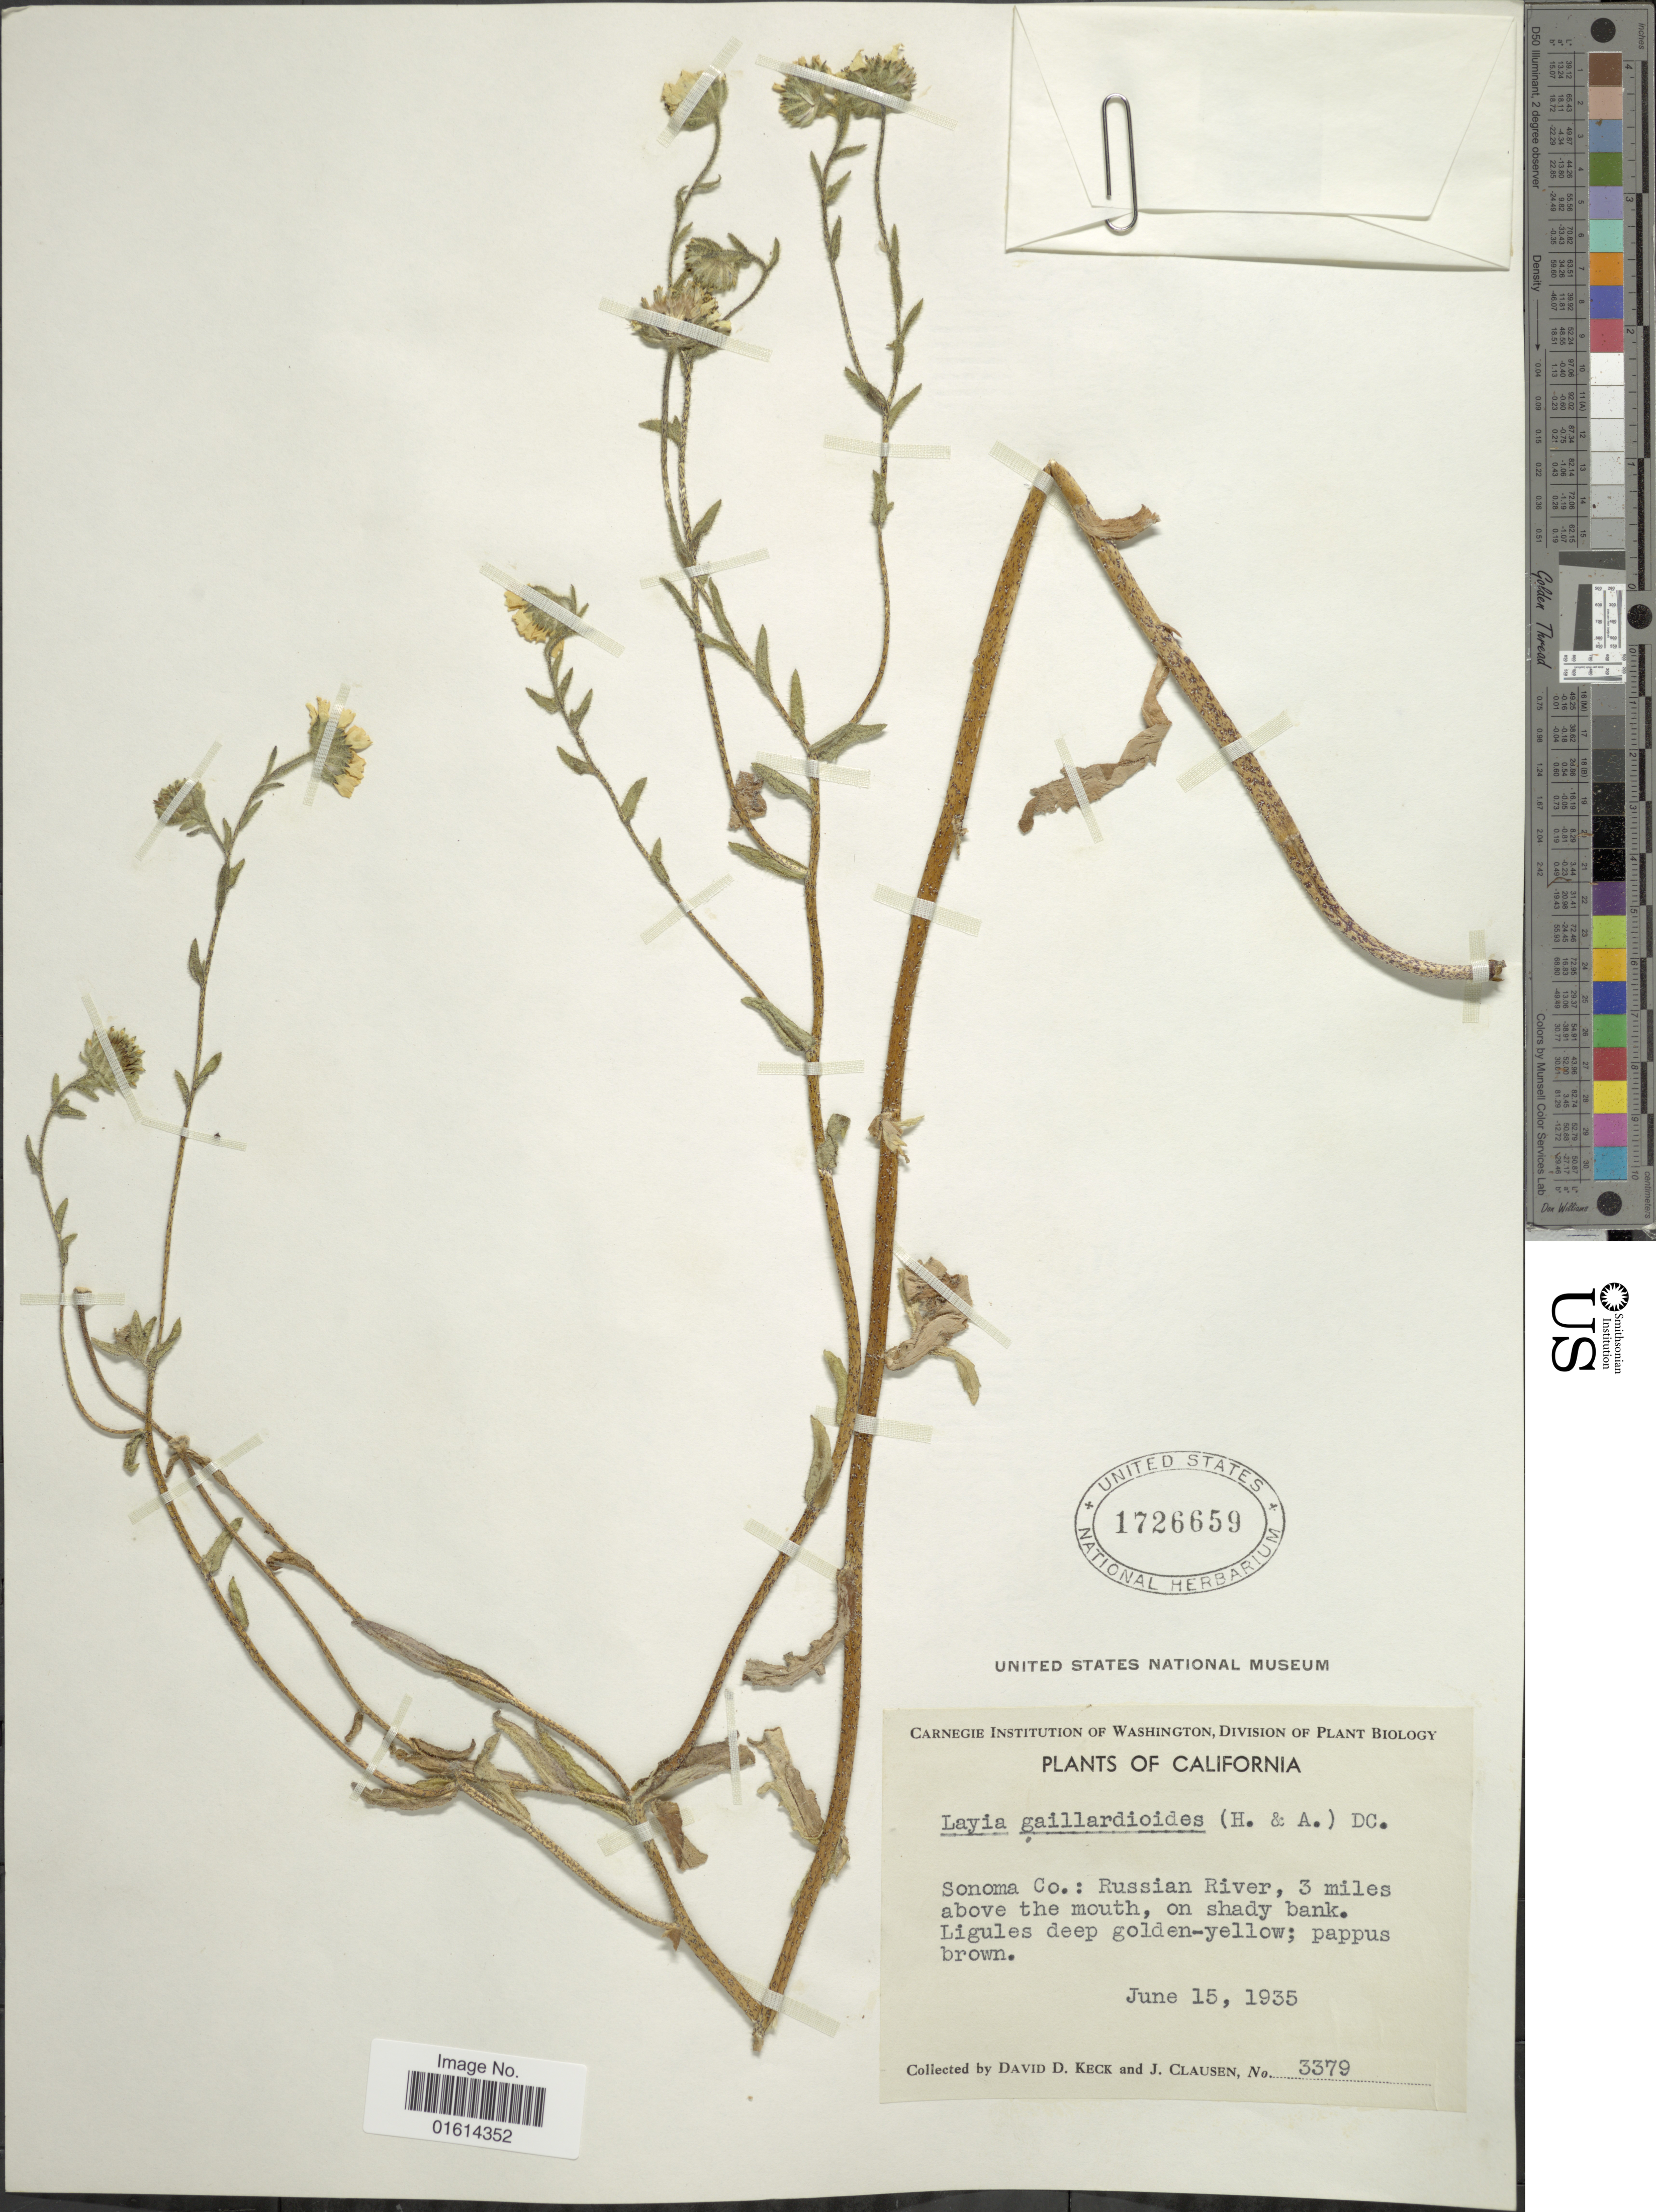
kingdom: Plantae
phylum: Tracheophyta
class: Magnoliopsida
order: Asterales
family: Asteraceae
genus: Layia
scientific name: Layia gaillardioides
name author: (Hook. & Arn.) DC.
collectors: D. D. Keck & J. Clausen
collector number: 3379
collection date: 1935-06-15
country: United States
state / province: California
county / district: Sonoma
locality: Sonoma Co., Russian River, 3 miles above the mouth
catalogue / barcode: US 1726659